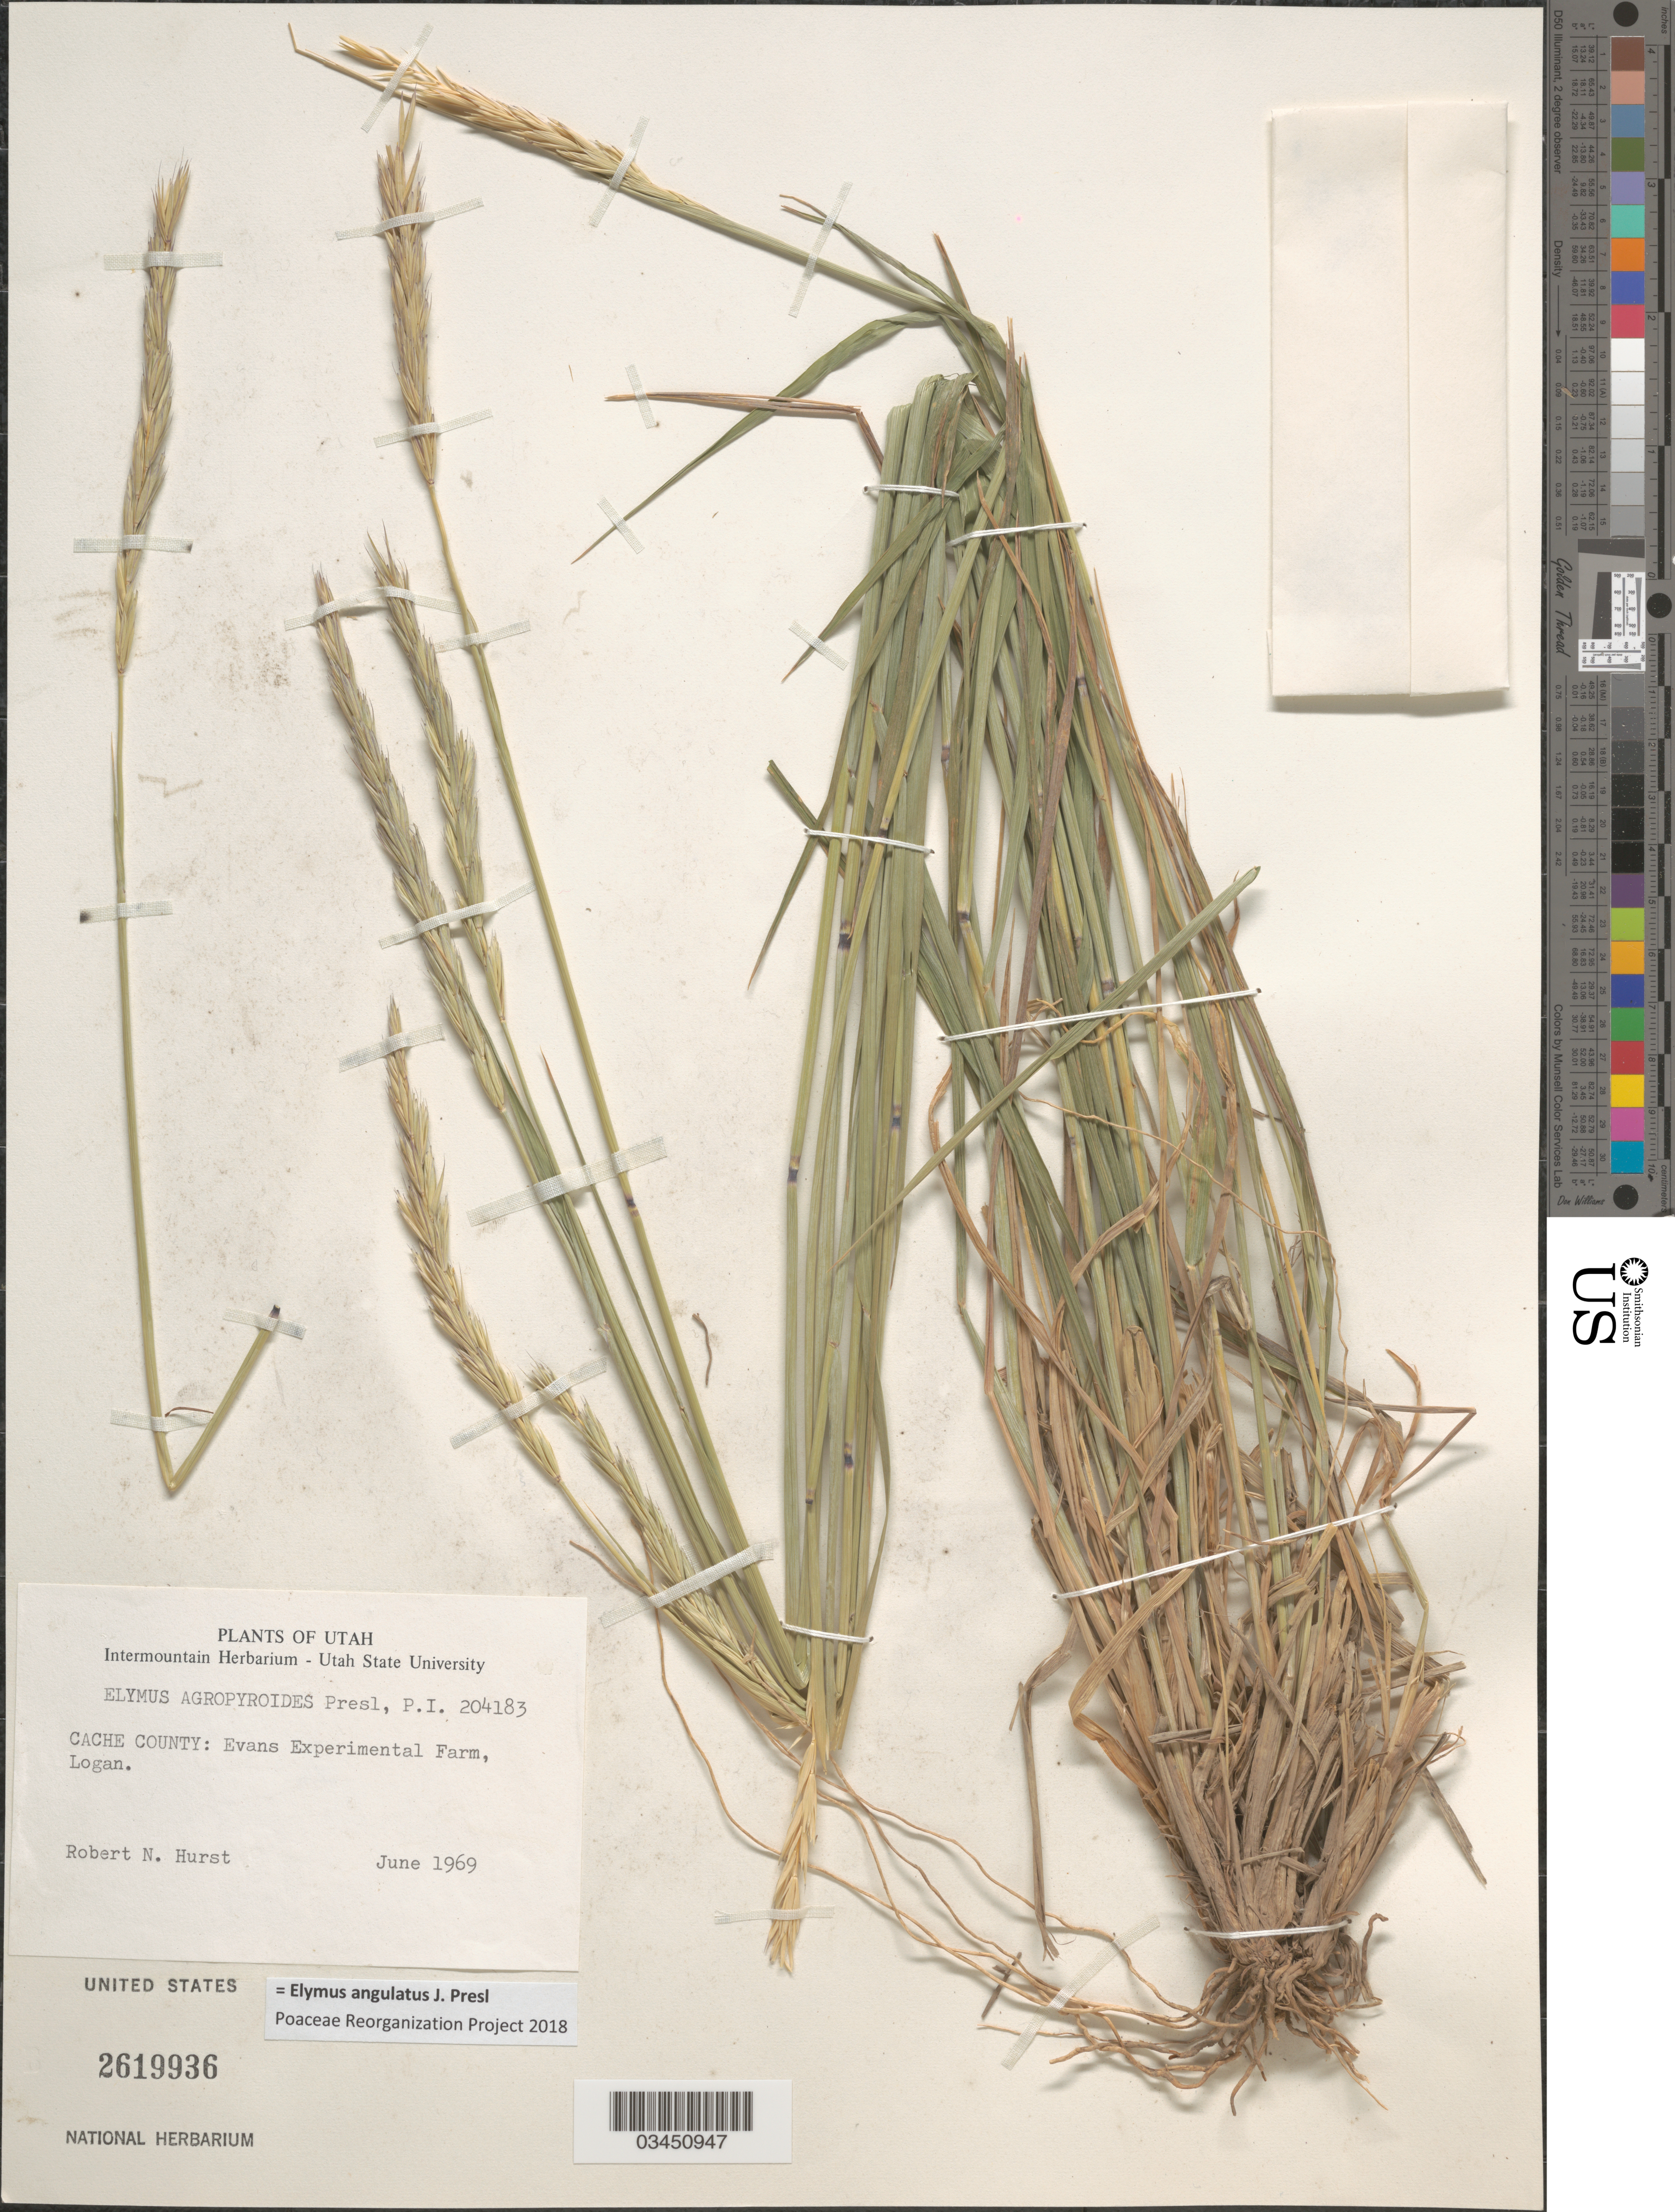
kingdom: Plantae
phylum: Tracheophyta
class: Liliopsida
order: Poales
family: Poaceae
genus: Elymus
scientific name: Elymus angulatus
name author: J. Presl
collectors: R. Hurst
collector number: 204183?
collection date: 1969-06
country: United States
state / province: Utah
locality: Cache County: Evans Experimental Farm, Logan.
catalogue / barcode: US 2619936